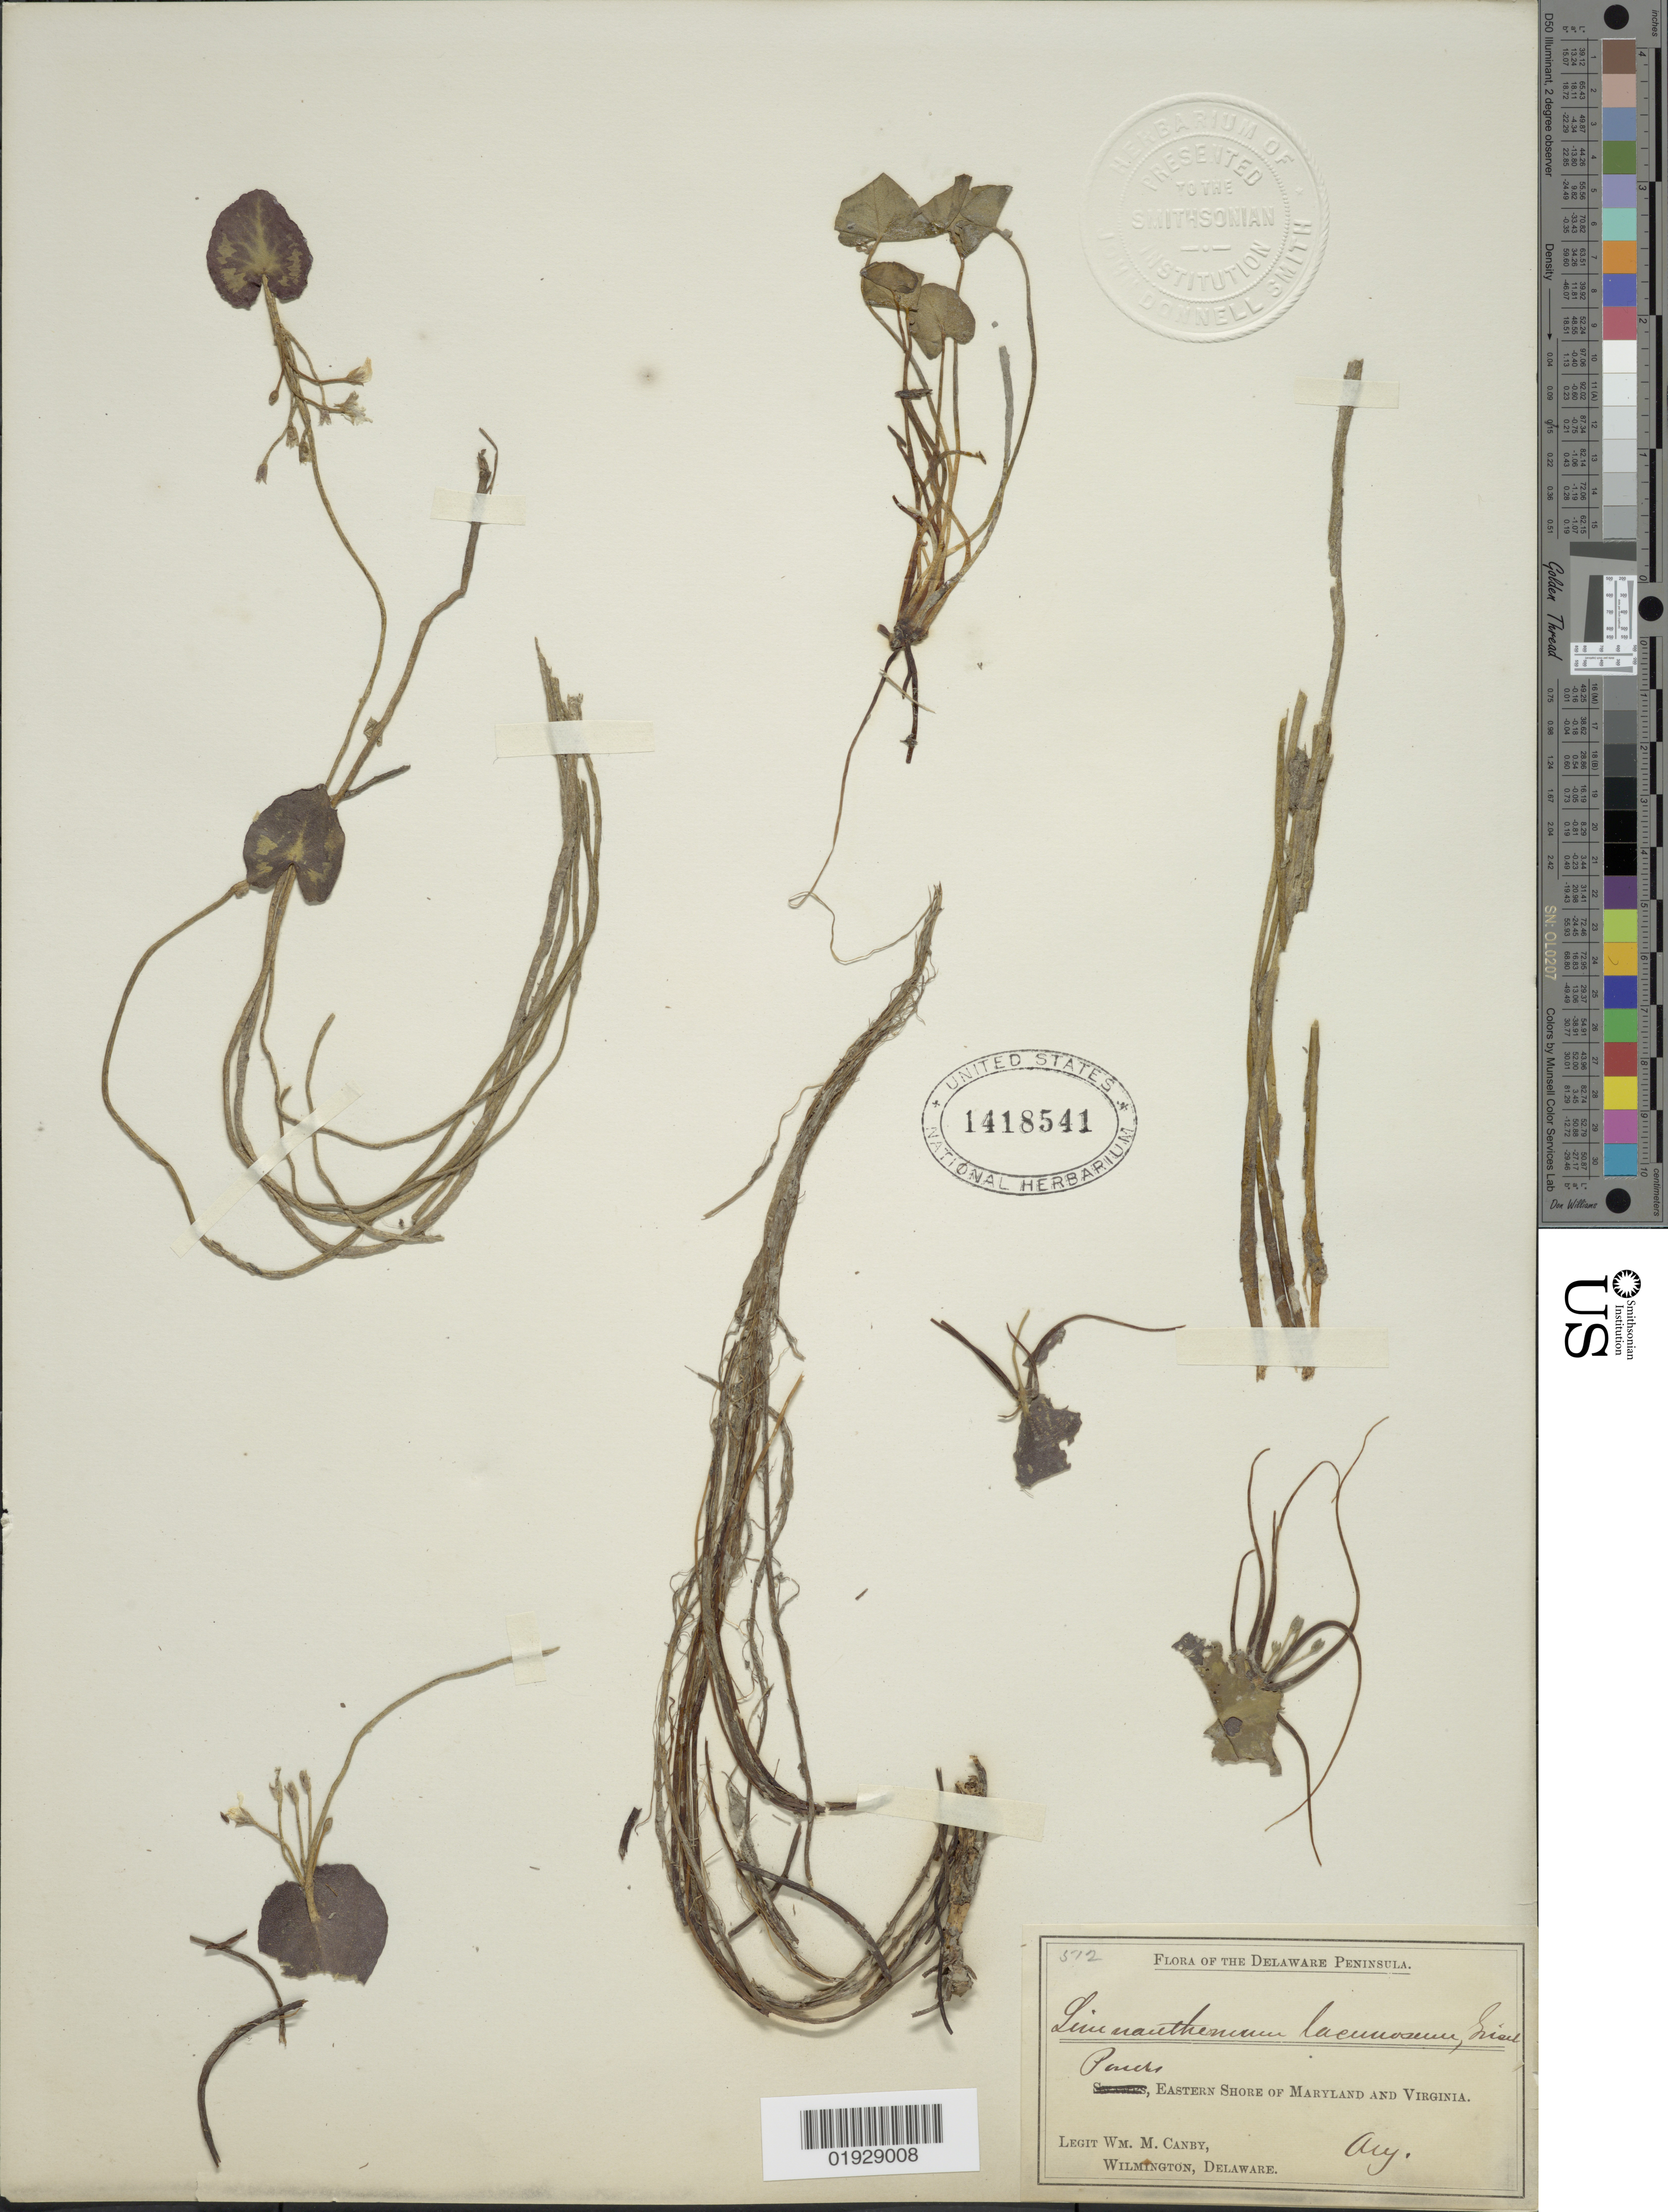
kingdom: Plantae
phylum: Tracheophyta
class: Magnoliopsida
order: Asterales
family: Menyanthaceae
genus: Nymphoides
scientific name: Nymphoides lacunosum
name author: Fernald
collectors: W. M. Canby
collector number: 512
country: United States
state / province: Delaware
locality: Ponds, eastern Shore of Maryland and Virginia.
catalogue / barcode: US 1418541